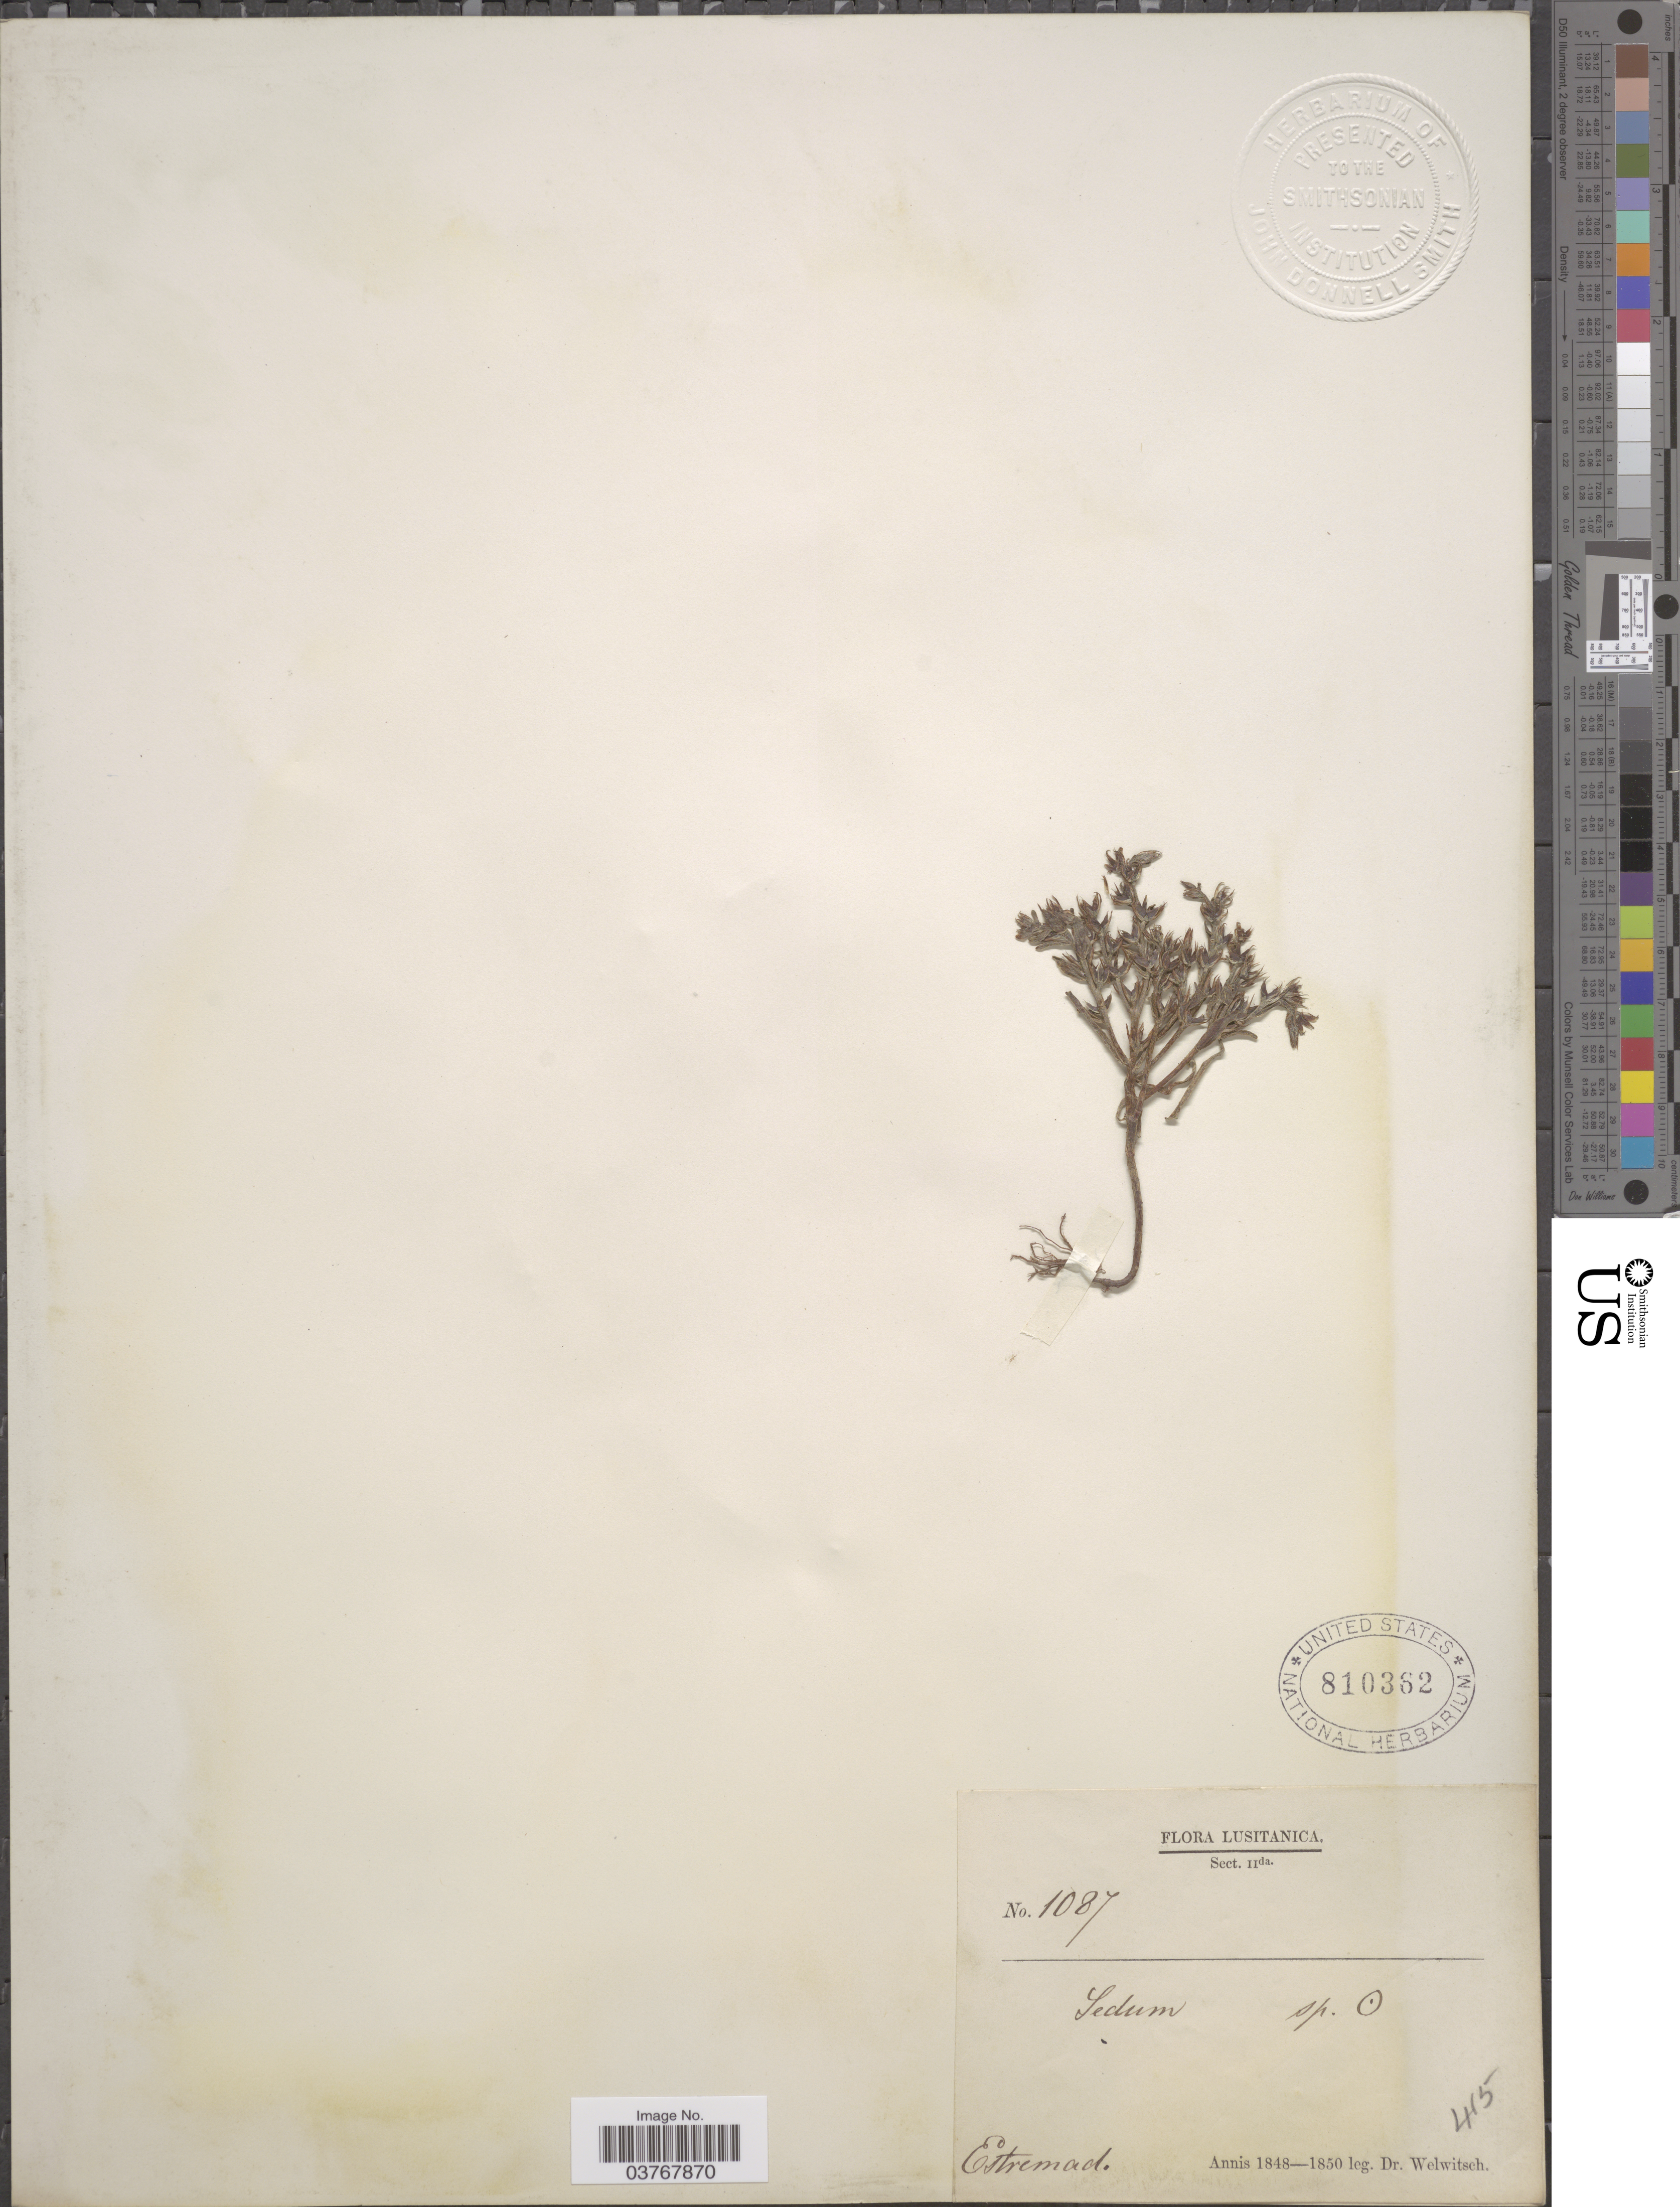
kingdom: Plantae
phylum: Tracheophyta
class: Magnoliopsida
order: Saxifragales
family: Crassulaceae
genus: Sedum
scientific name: Sedum sp.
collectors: -. Welwitsch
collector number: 1087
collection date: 1848/1850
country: Portugal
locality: Lusitanica. Estremad.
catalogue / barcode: US 810362